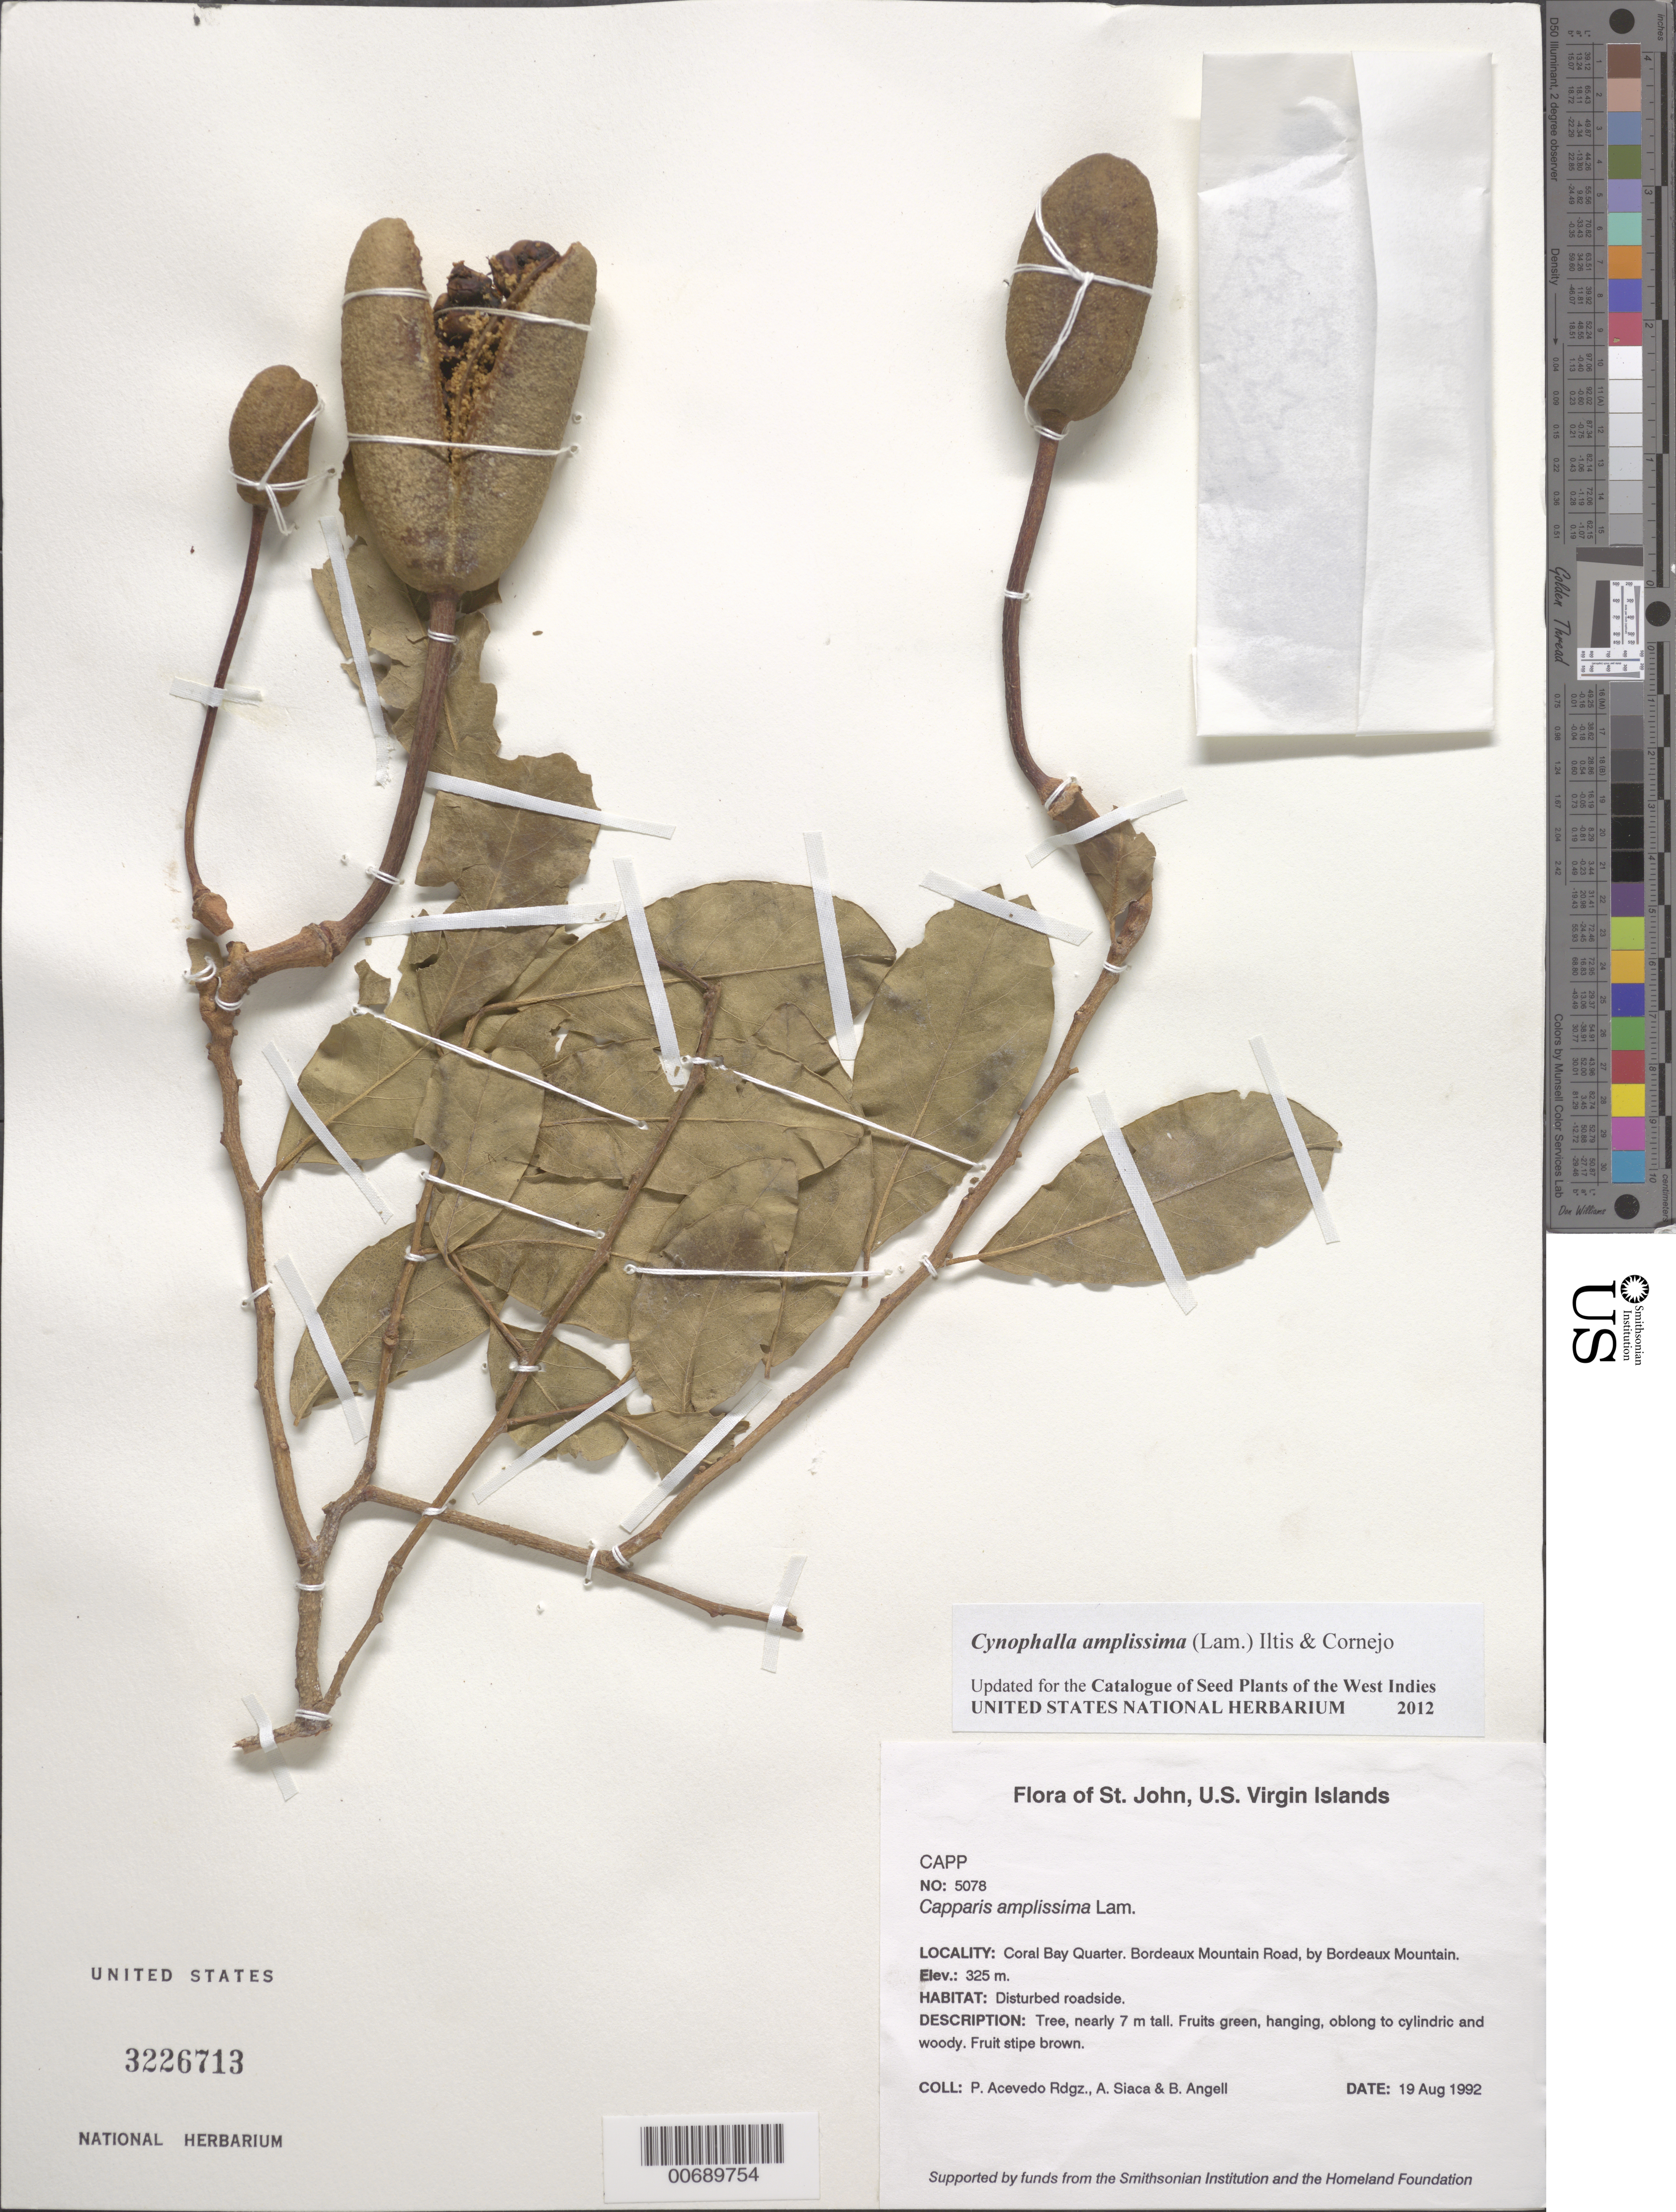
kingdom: Plantae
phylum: Tracheophyta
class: Magnoliopsida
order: Brassicales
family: Capparaceae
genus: Cynophalla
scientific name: Cynophalla amplissima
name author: (Lam.) Iltis & Cornejo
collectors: P. Acevedo-Rodr., A. Siaca & Bobbi Angell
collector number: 5078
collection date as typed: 19 Aug 1992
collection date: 1992-08-19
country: U.S. Virgin Islands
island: St. John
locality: Coral Bay Quarter; along dirt road to Bordeaux Mountain., by Bordeaux Mountain.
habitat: Disturbed roadside.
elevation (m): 325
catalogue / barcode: US 3226713